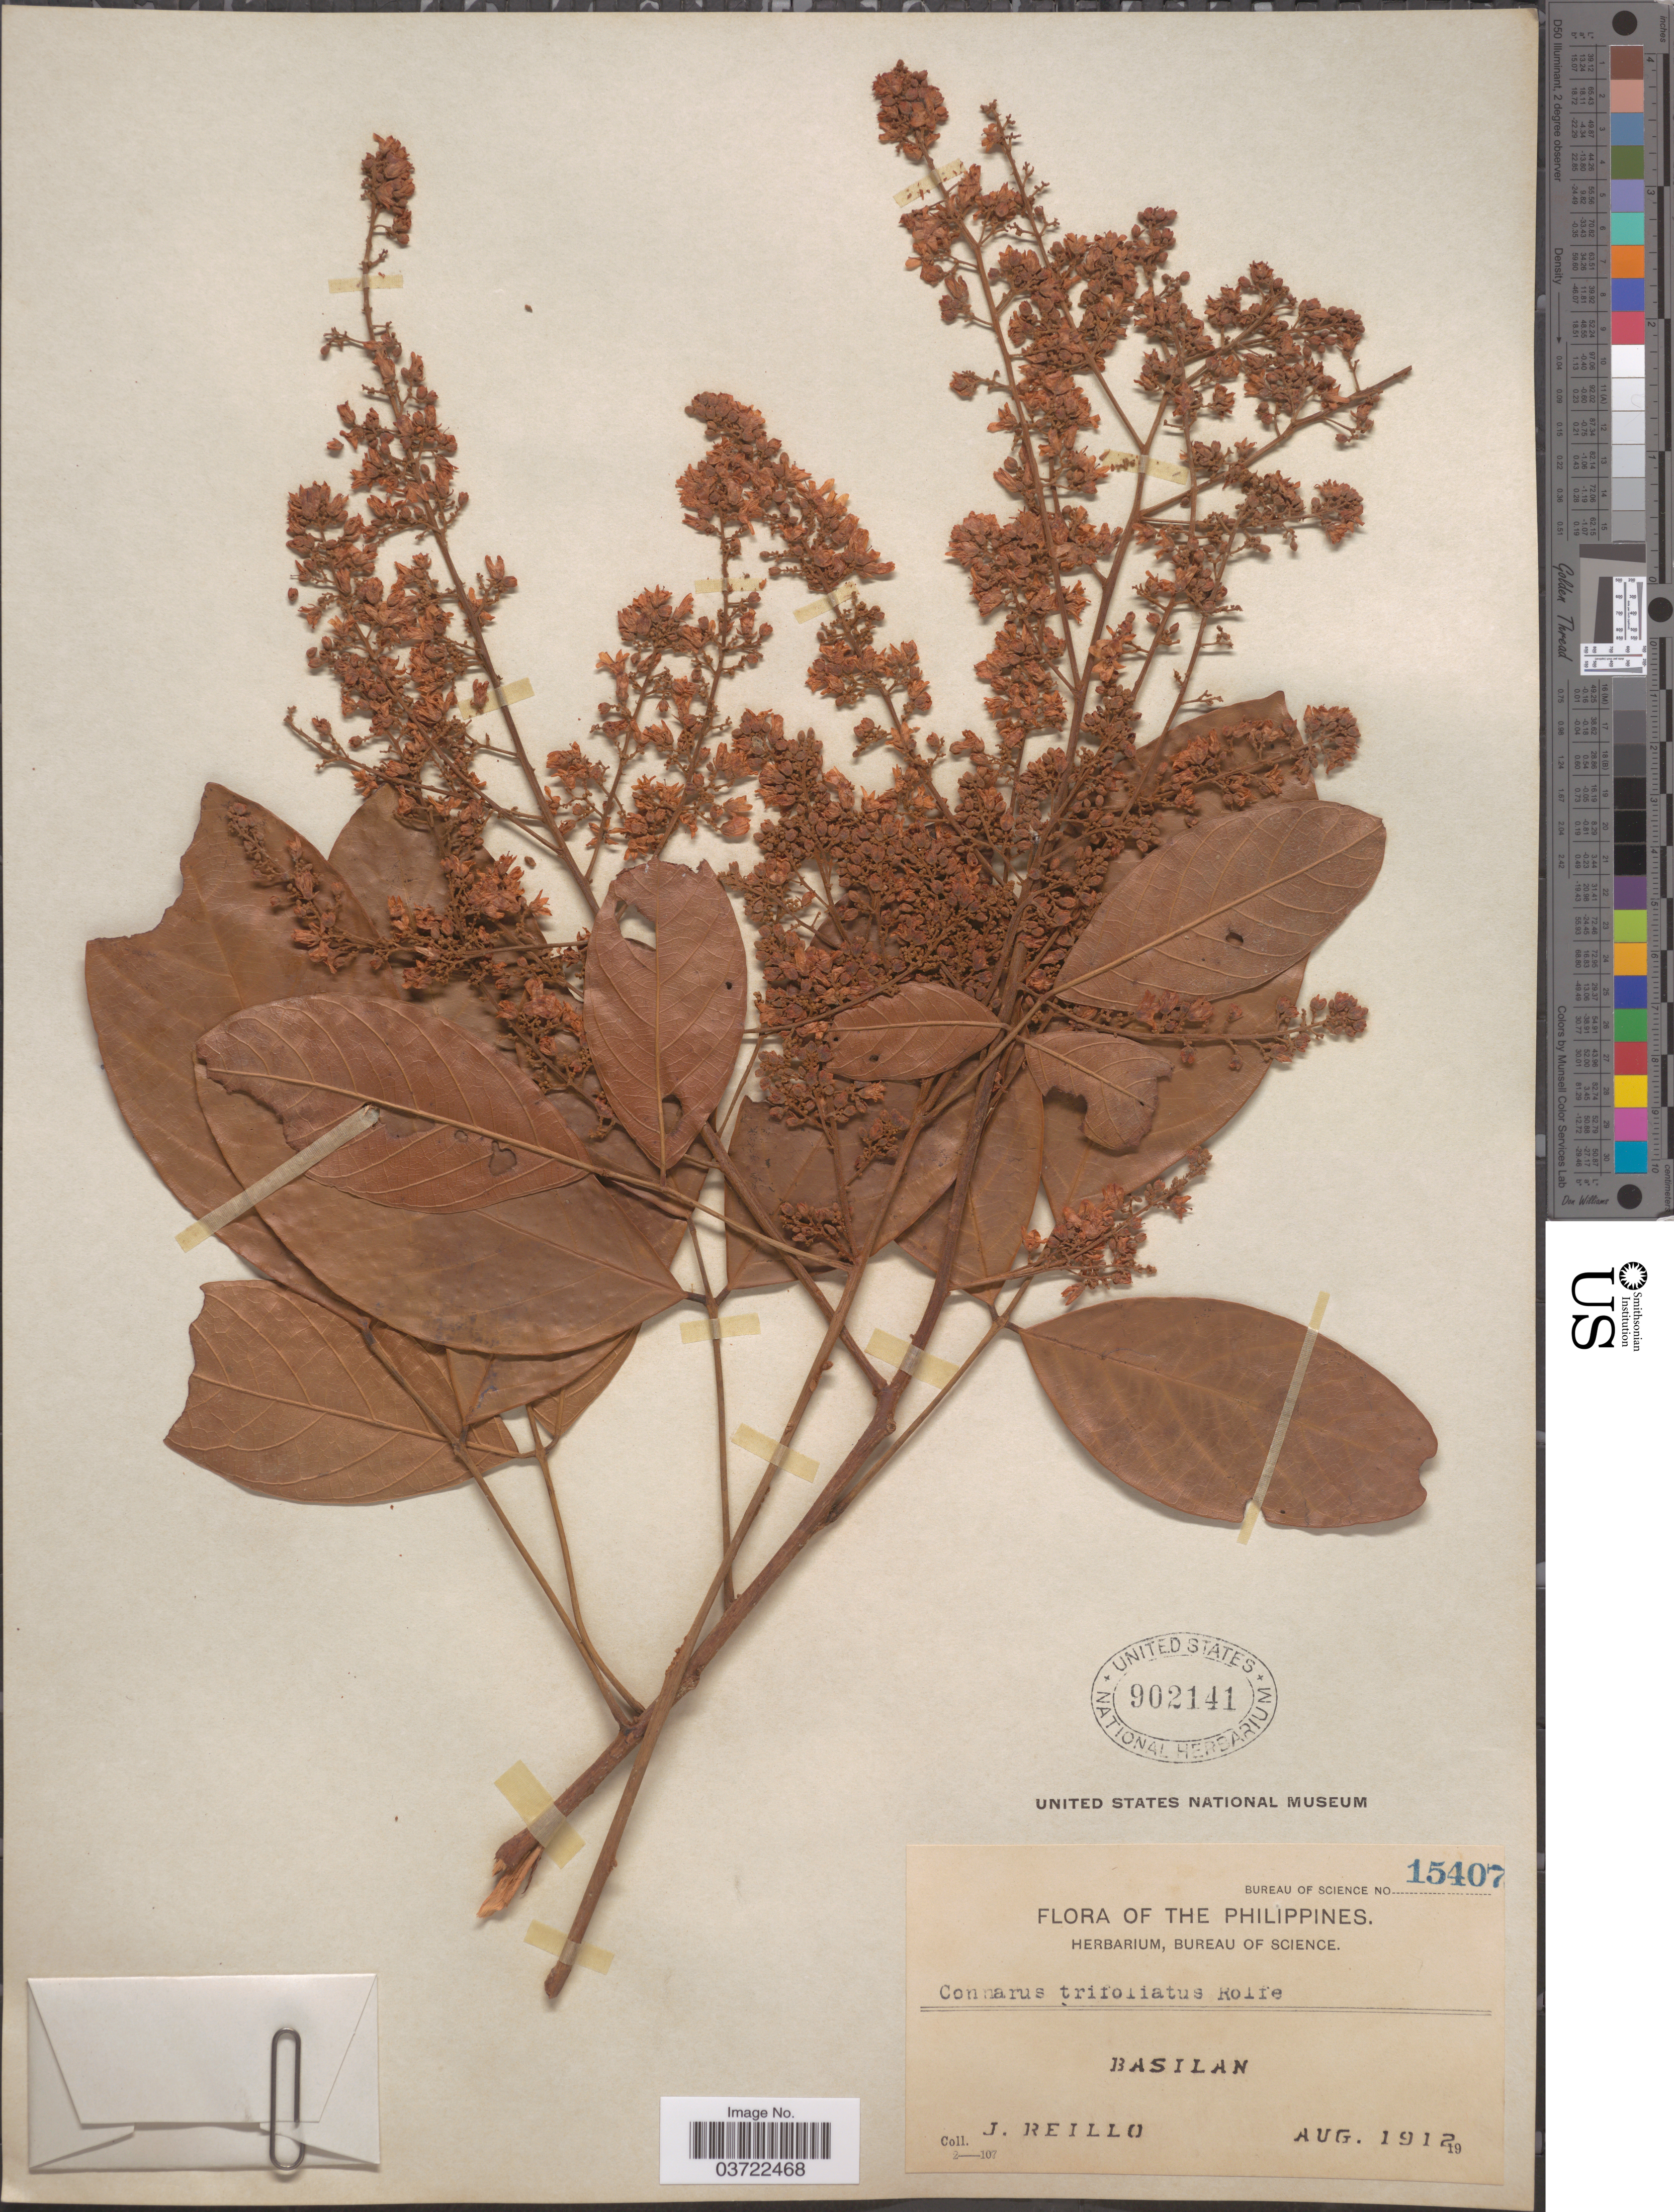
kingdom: Plantae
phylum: Tracheophyta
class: Magnoliopsida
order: Oxalidales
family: Connaraceae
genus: Connarus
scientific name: Connarus trifoliolatus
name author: Rolfe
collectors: J. Reillo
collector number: Bureau of Science 15407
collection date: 1912-08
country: Philippines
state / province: Muslim Mindanao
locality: Basilan.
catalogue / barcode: US 902141